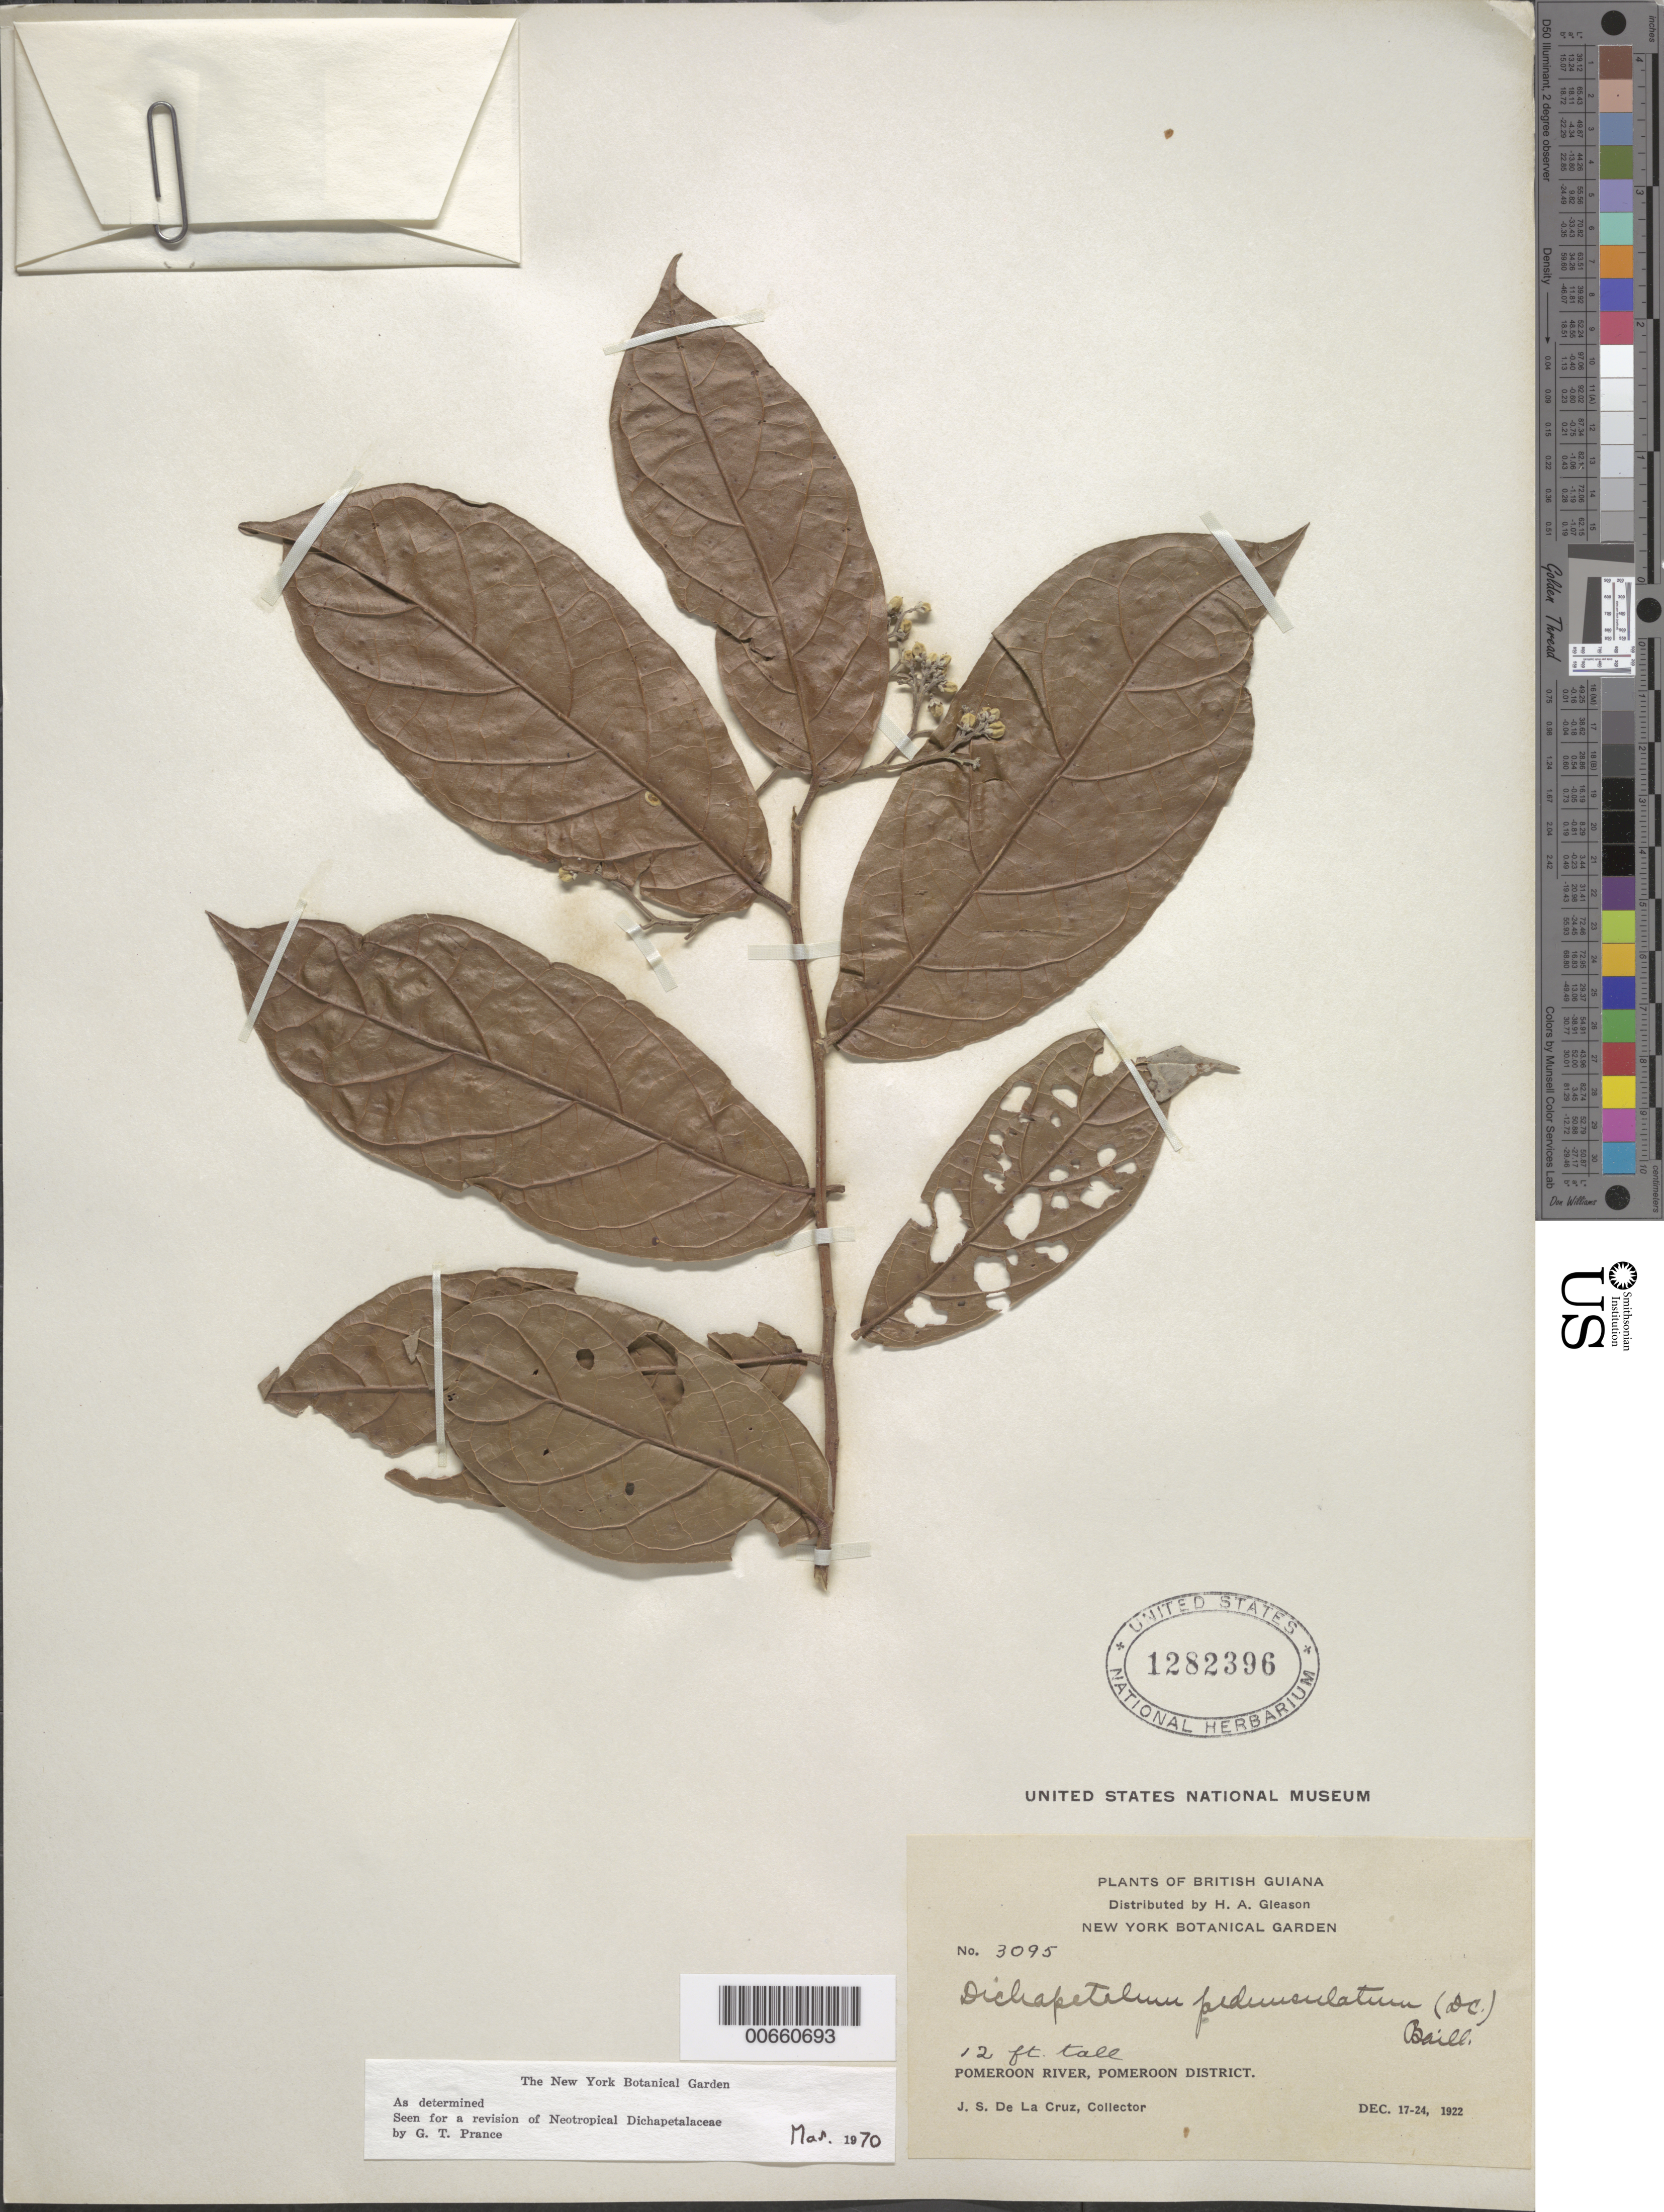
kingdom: Plantae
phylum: Tracheophyta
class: Magnoliopsida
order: Malpighiales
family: Dichapetalaceae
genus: Dichapetalum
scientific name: Dichapetalum pedunculatum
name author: (DC.) Baill.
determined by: Prance, G. T.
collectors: J. S. de la Cruz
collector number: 3095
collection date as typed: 17-Dec-22 to 24-Dec-22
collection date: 1922-12-17/1922-12-24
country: Guyana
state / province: Pomeroon-Supenaam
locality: Pomeroon R.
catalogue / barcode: US 1282396